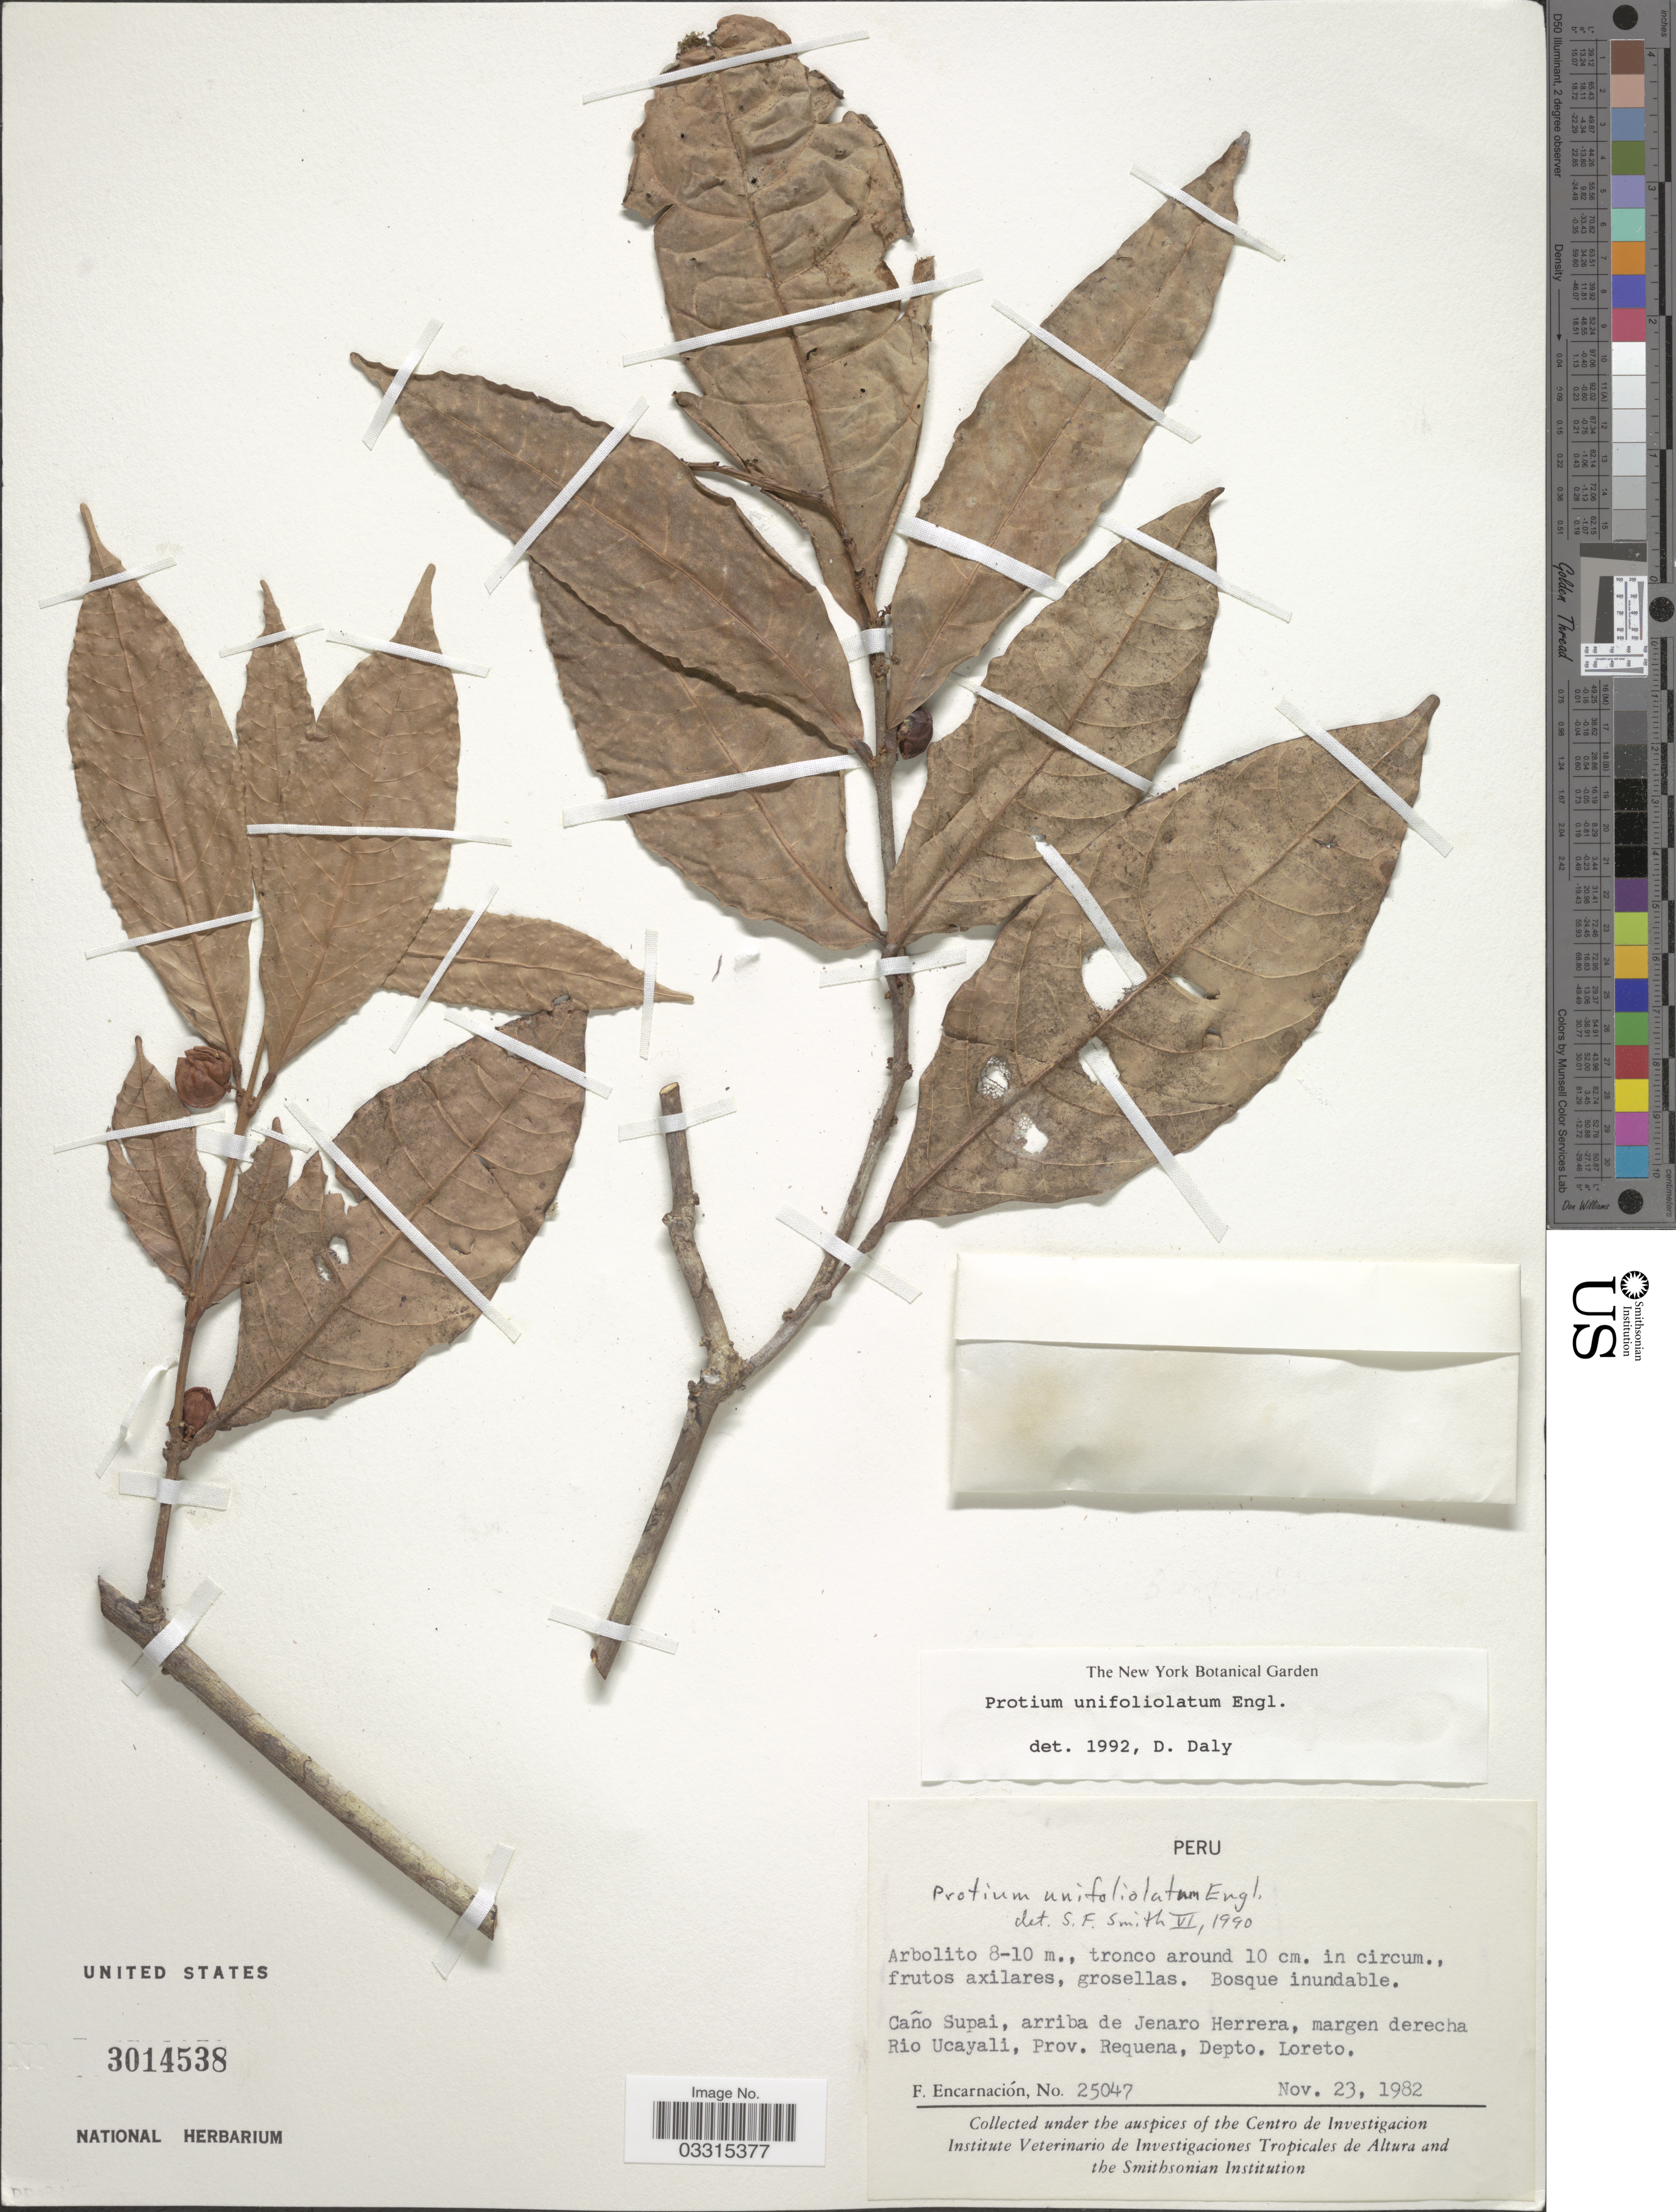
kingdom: Plantae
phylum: Tracheophyta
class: Magnoliopsida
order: Sapindales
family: Burseraceae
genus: Protium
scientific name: Protium unifoliolatum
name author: Engl.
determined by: Daly, D. C.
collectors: F. Encarnación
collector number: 25047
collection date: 1982-11-23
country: Peru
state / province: Loreto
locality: Caño Supai, arriba de Jenaro Herrera, margen derecha Rio Ucayali, Prov. Requena, Depto. Loreto.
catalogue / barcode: US 3014538